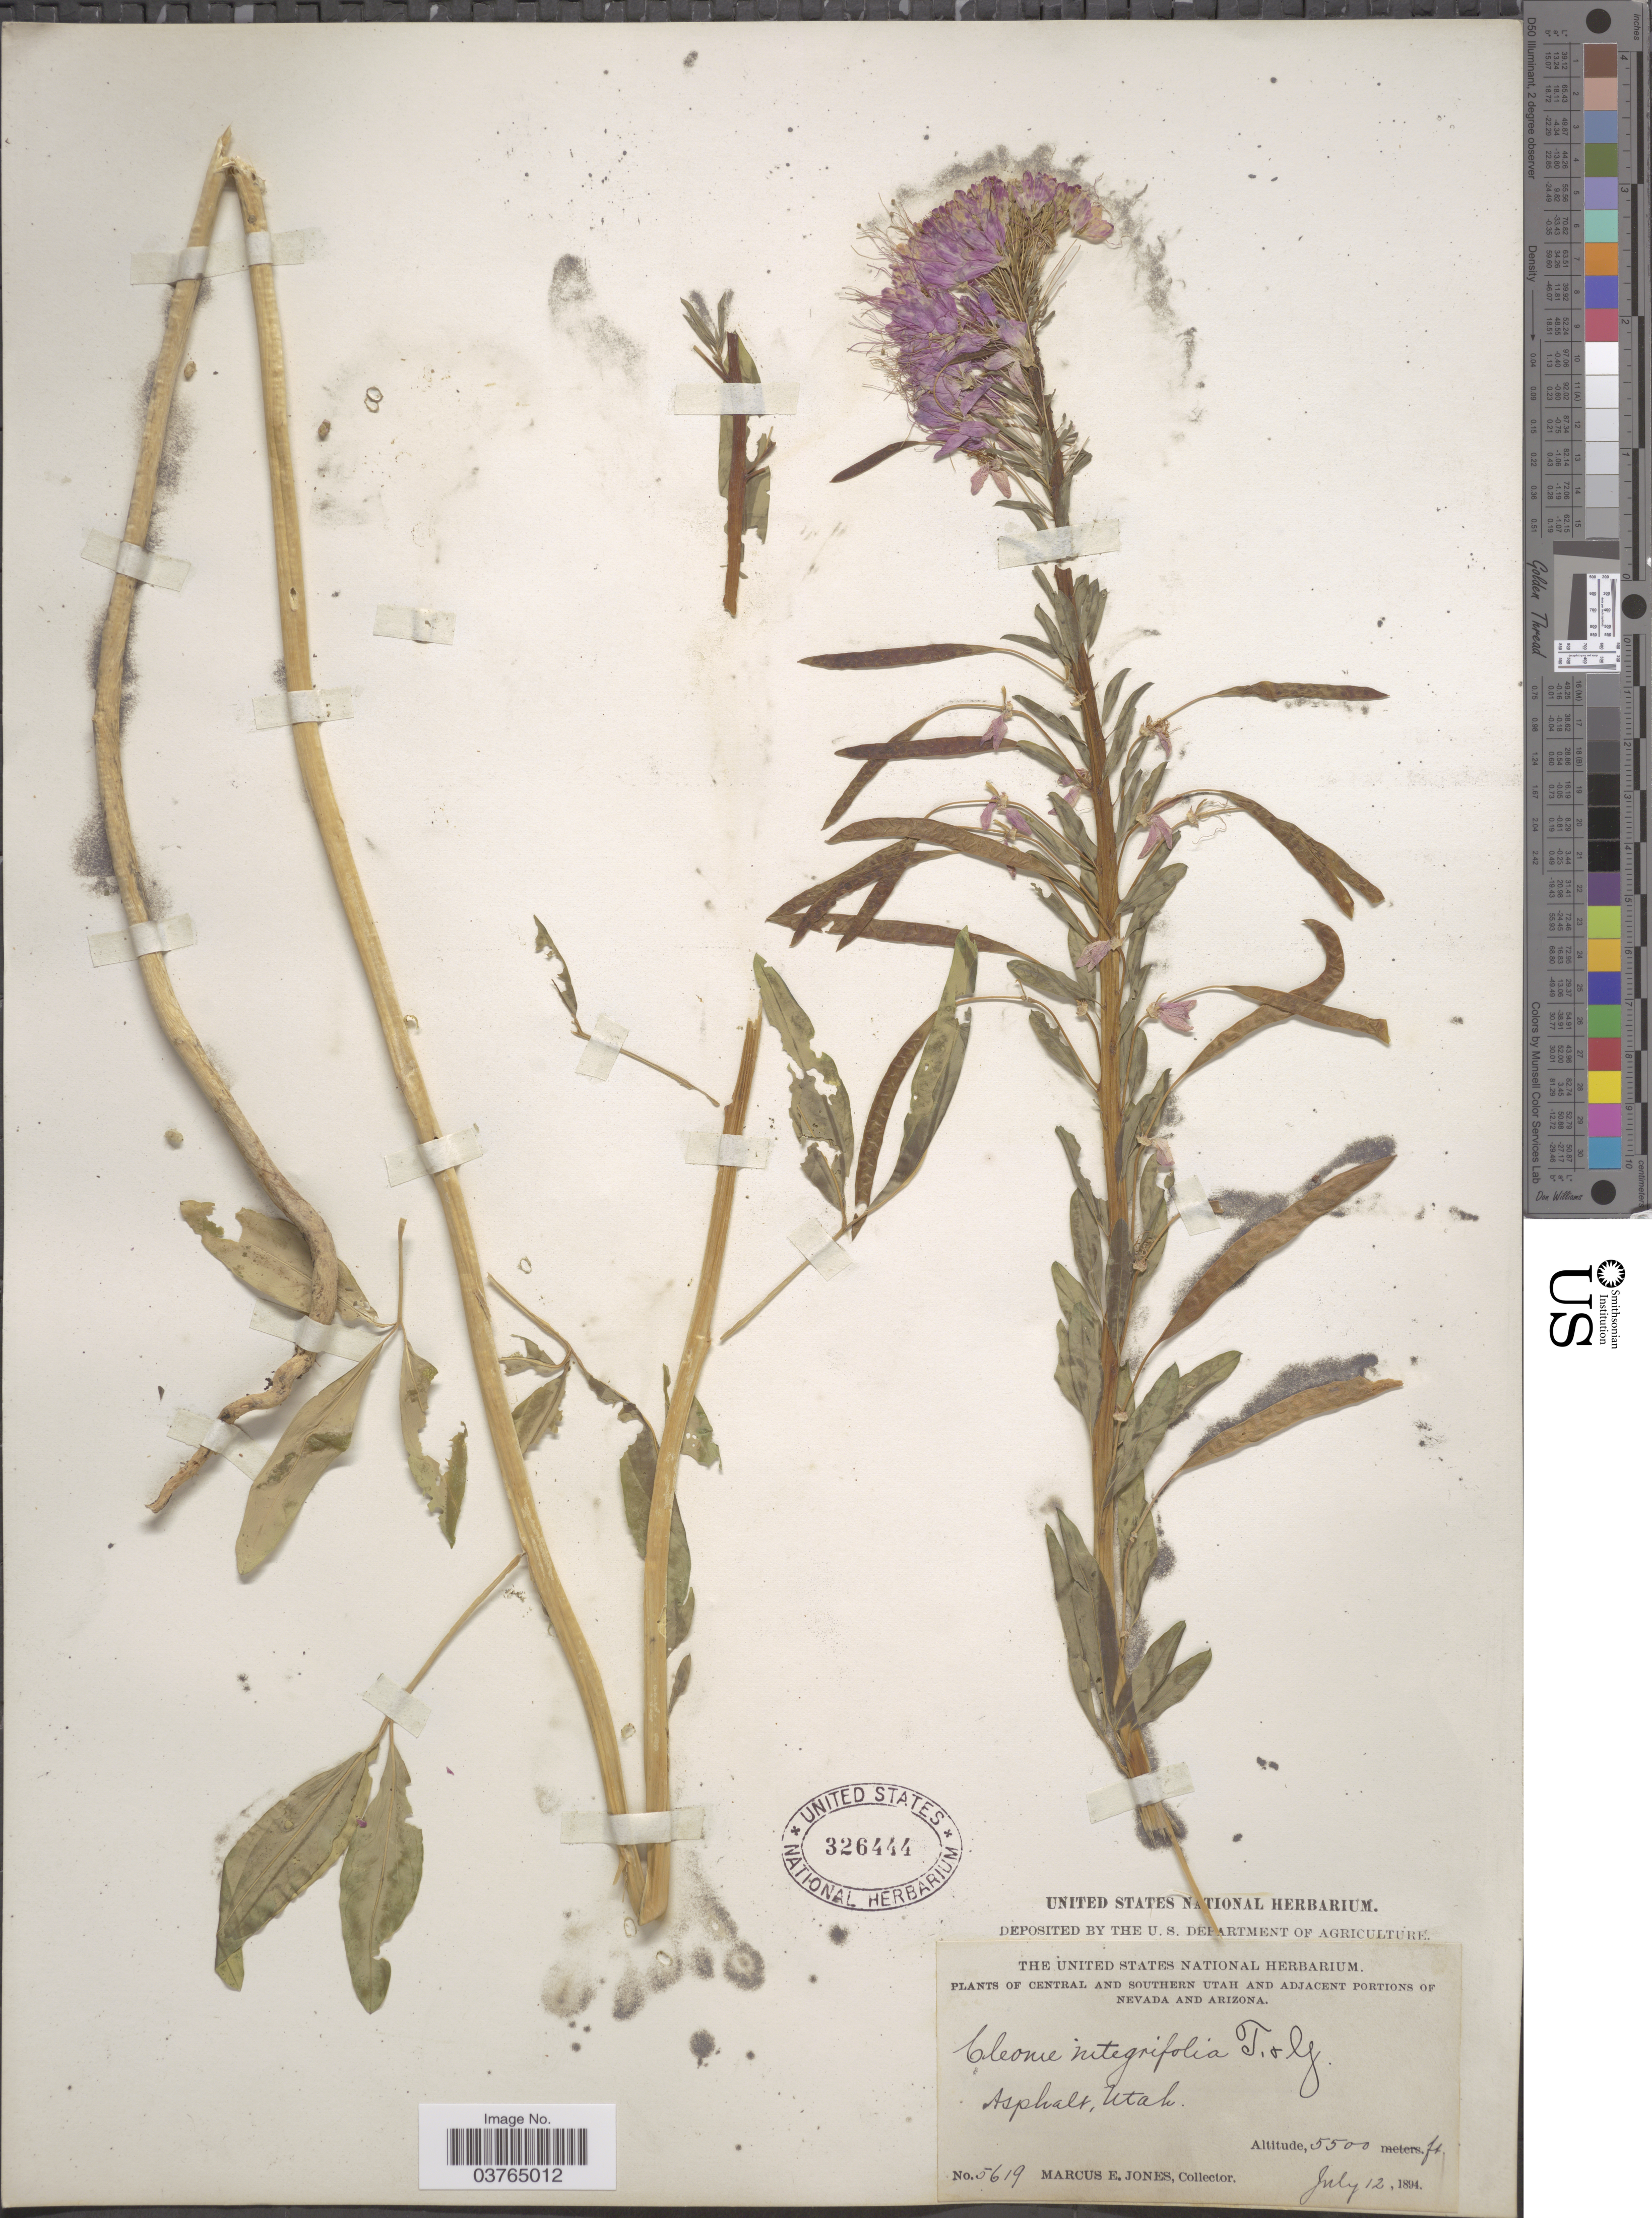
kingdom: Plantae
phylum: Tracheophyta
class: Magnoliopsida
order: Brassicales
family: Cleomaceae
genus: Cleomella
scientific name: Cleomella serrulata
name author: (Pursh) Roalson & J.C. Hall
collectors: M. E. Jones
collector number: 5619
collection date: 1894-07-12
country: United States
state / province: Utah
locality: Central and Southern Utah. Asphalt.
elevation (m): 1676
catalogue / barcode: US 326444